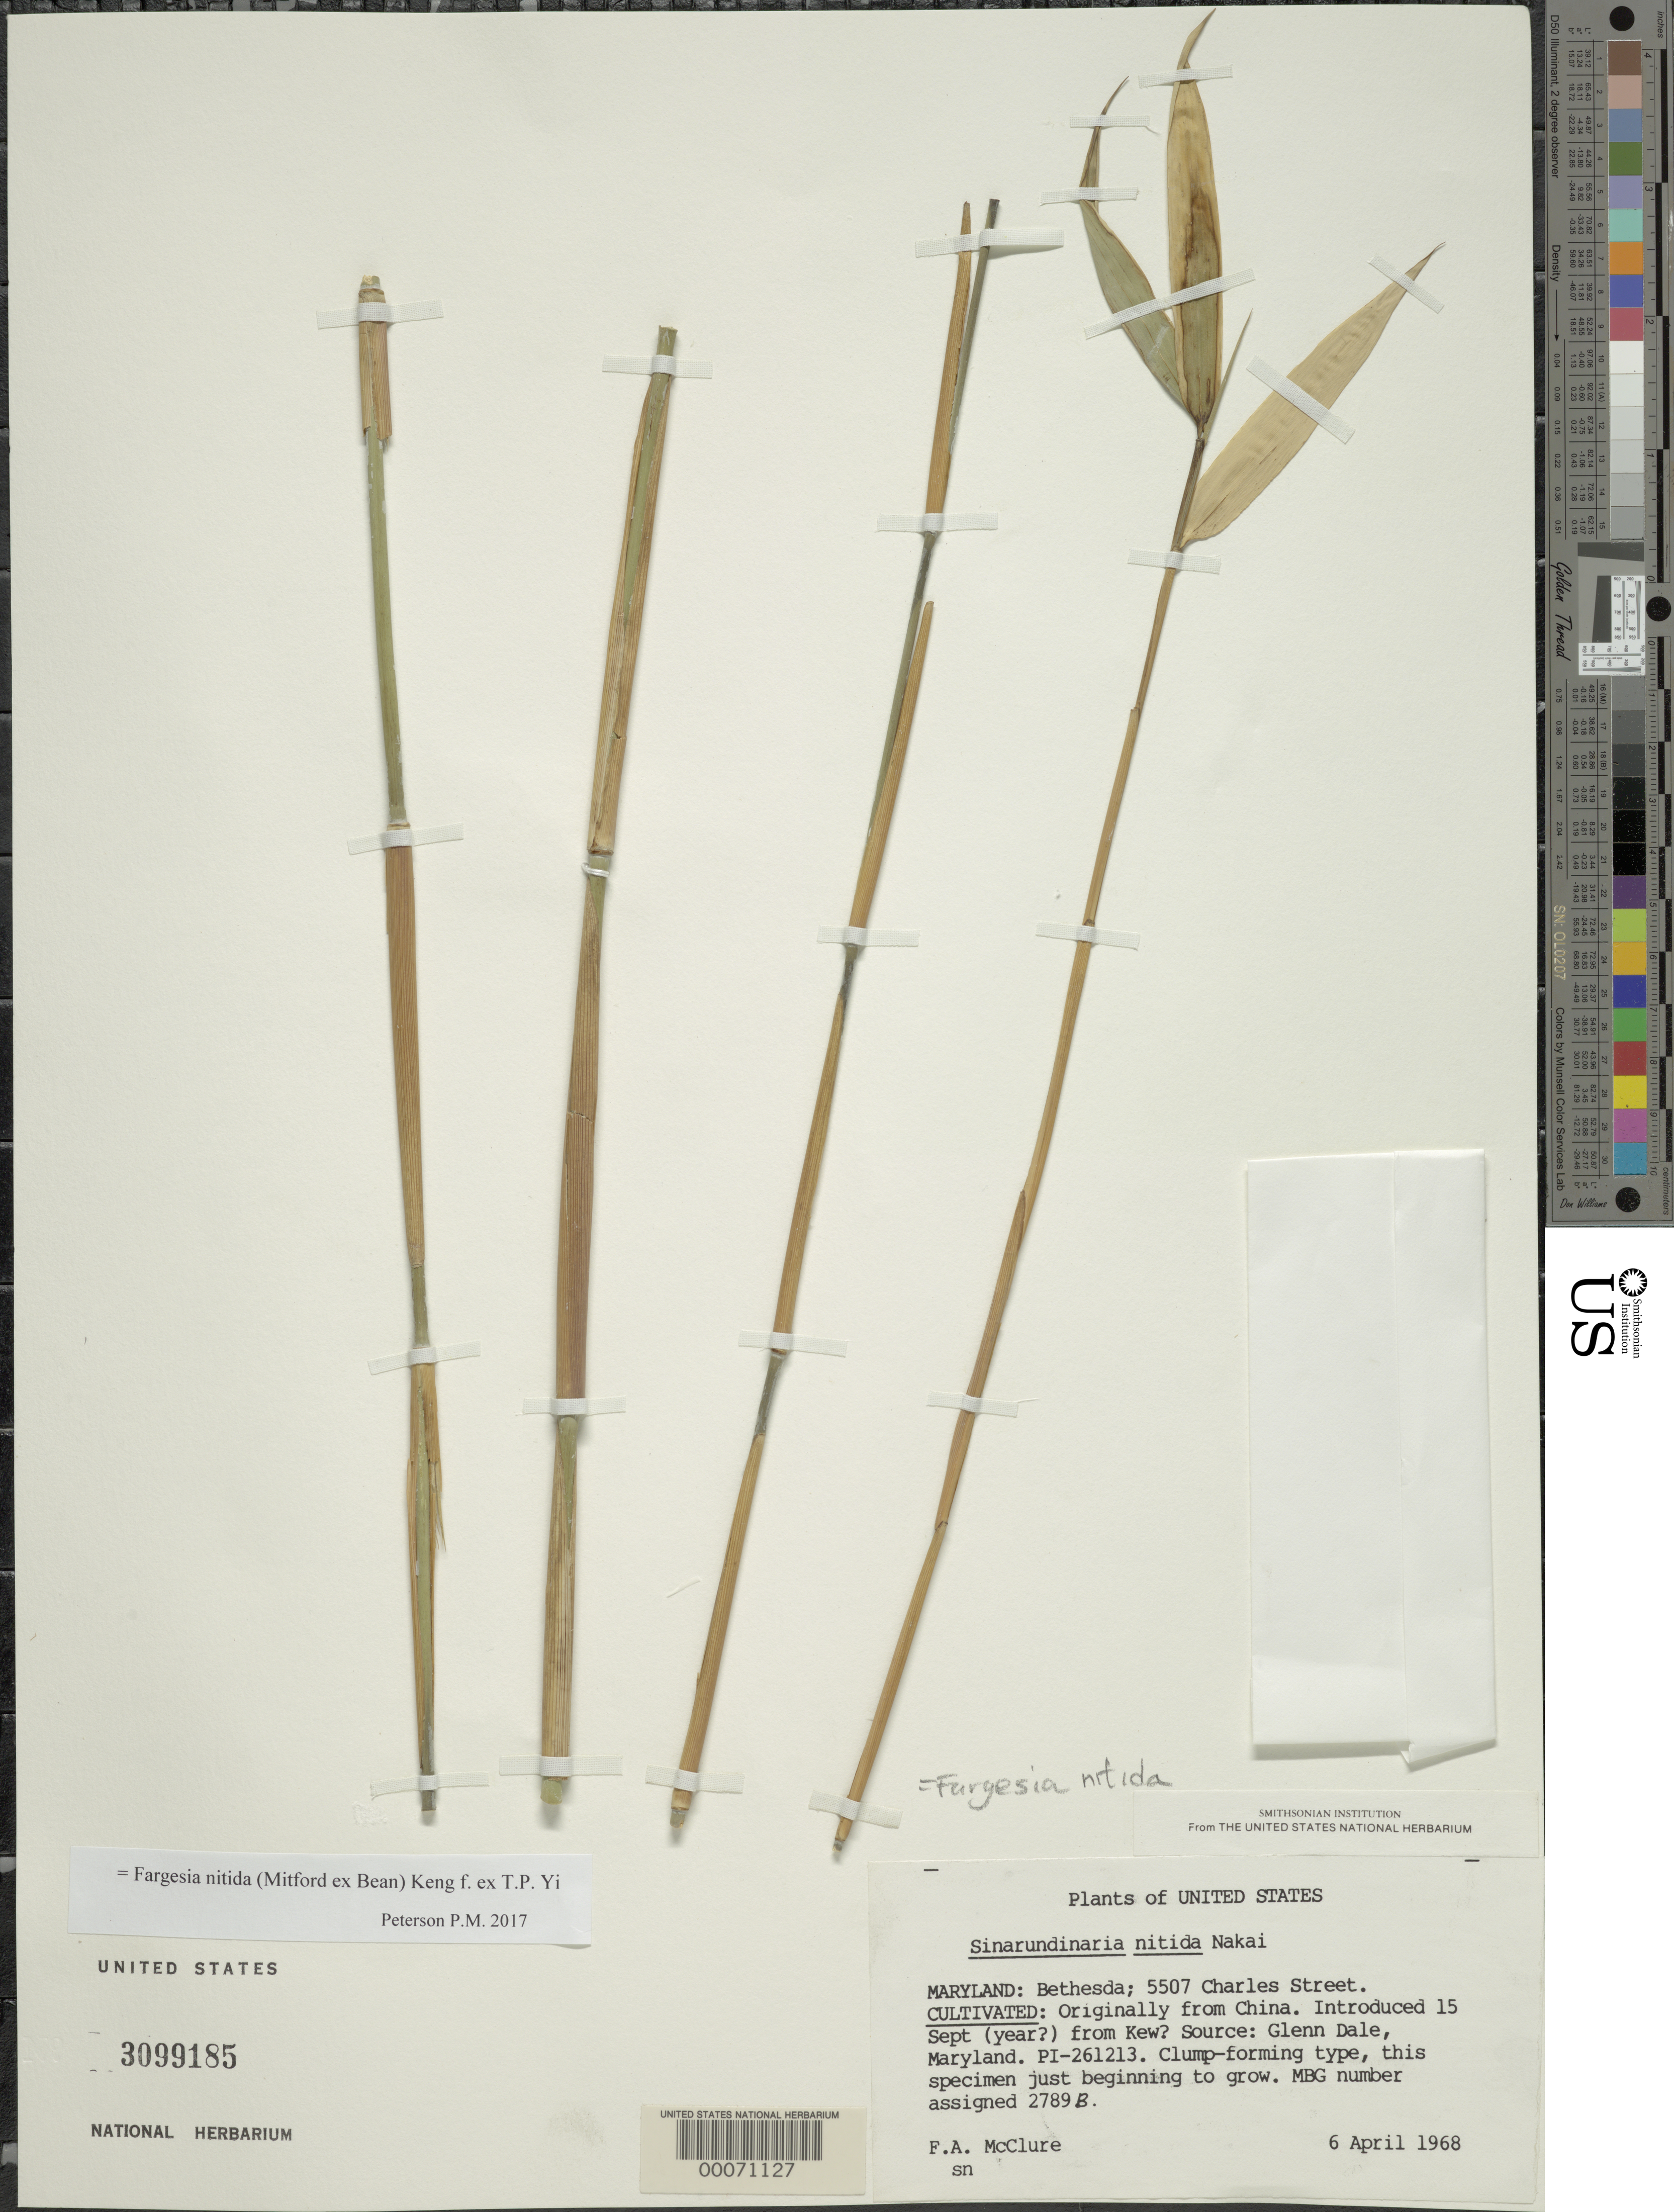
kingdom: Plantae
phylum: Tracheophyta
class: Liliopsida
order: Poales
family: Poaceae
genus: Fargesia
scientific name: Fargesia nitida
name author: (Mitford ex Stapf) Keng f. ex T.P. Yi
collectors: F. A. McClure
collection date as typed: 06 Apr 1968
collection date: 1968-04-06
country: United States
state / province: Maryland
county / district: Montgomery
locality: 5507 Charles Street, Bethesda (McClure's garden)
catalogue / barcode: US 3099185